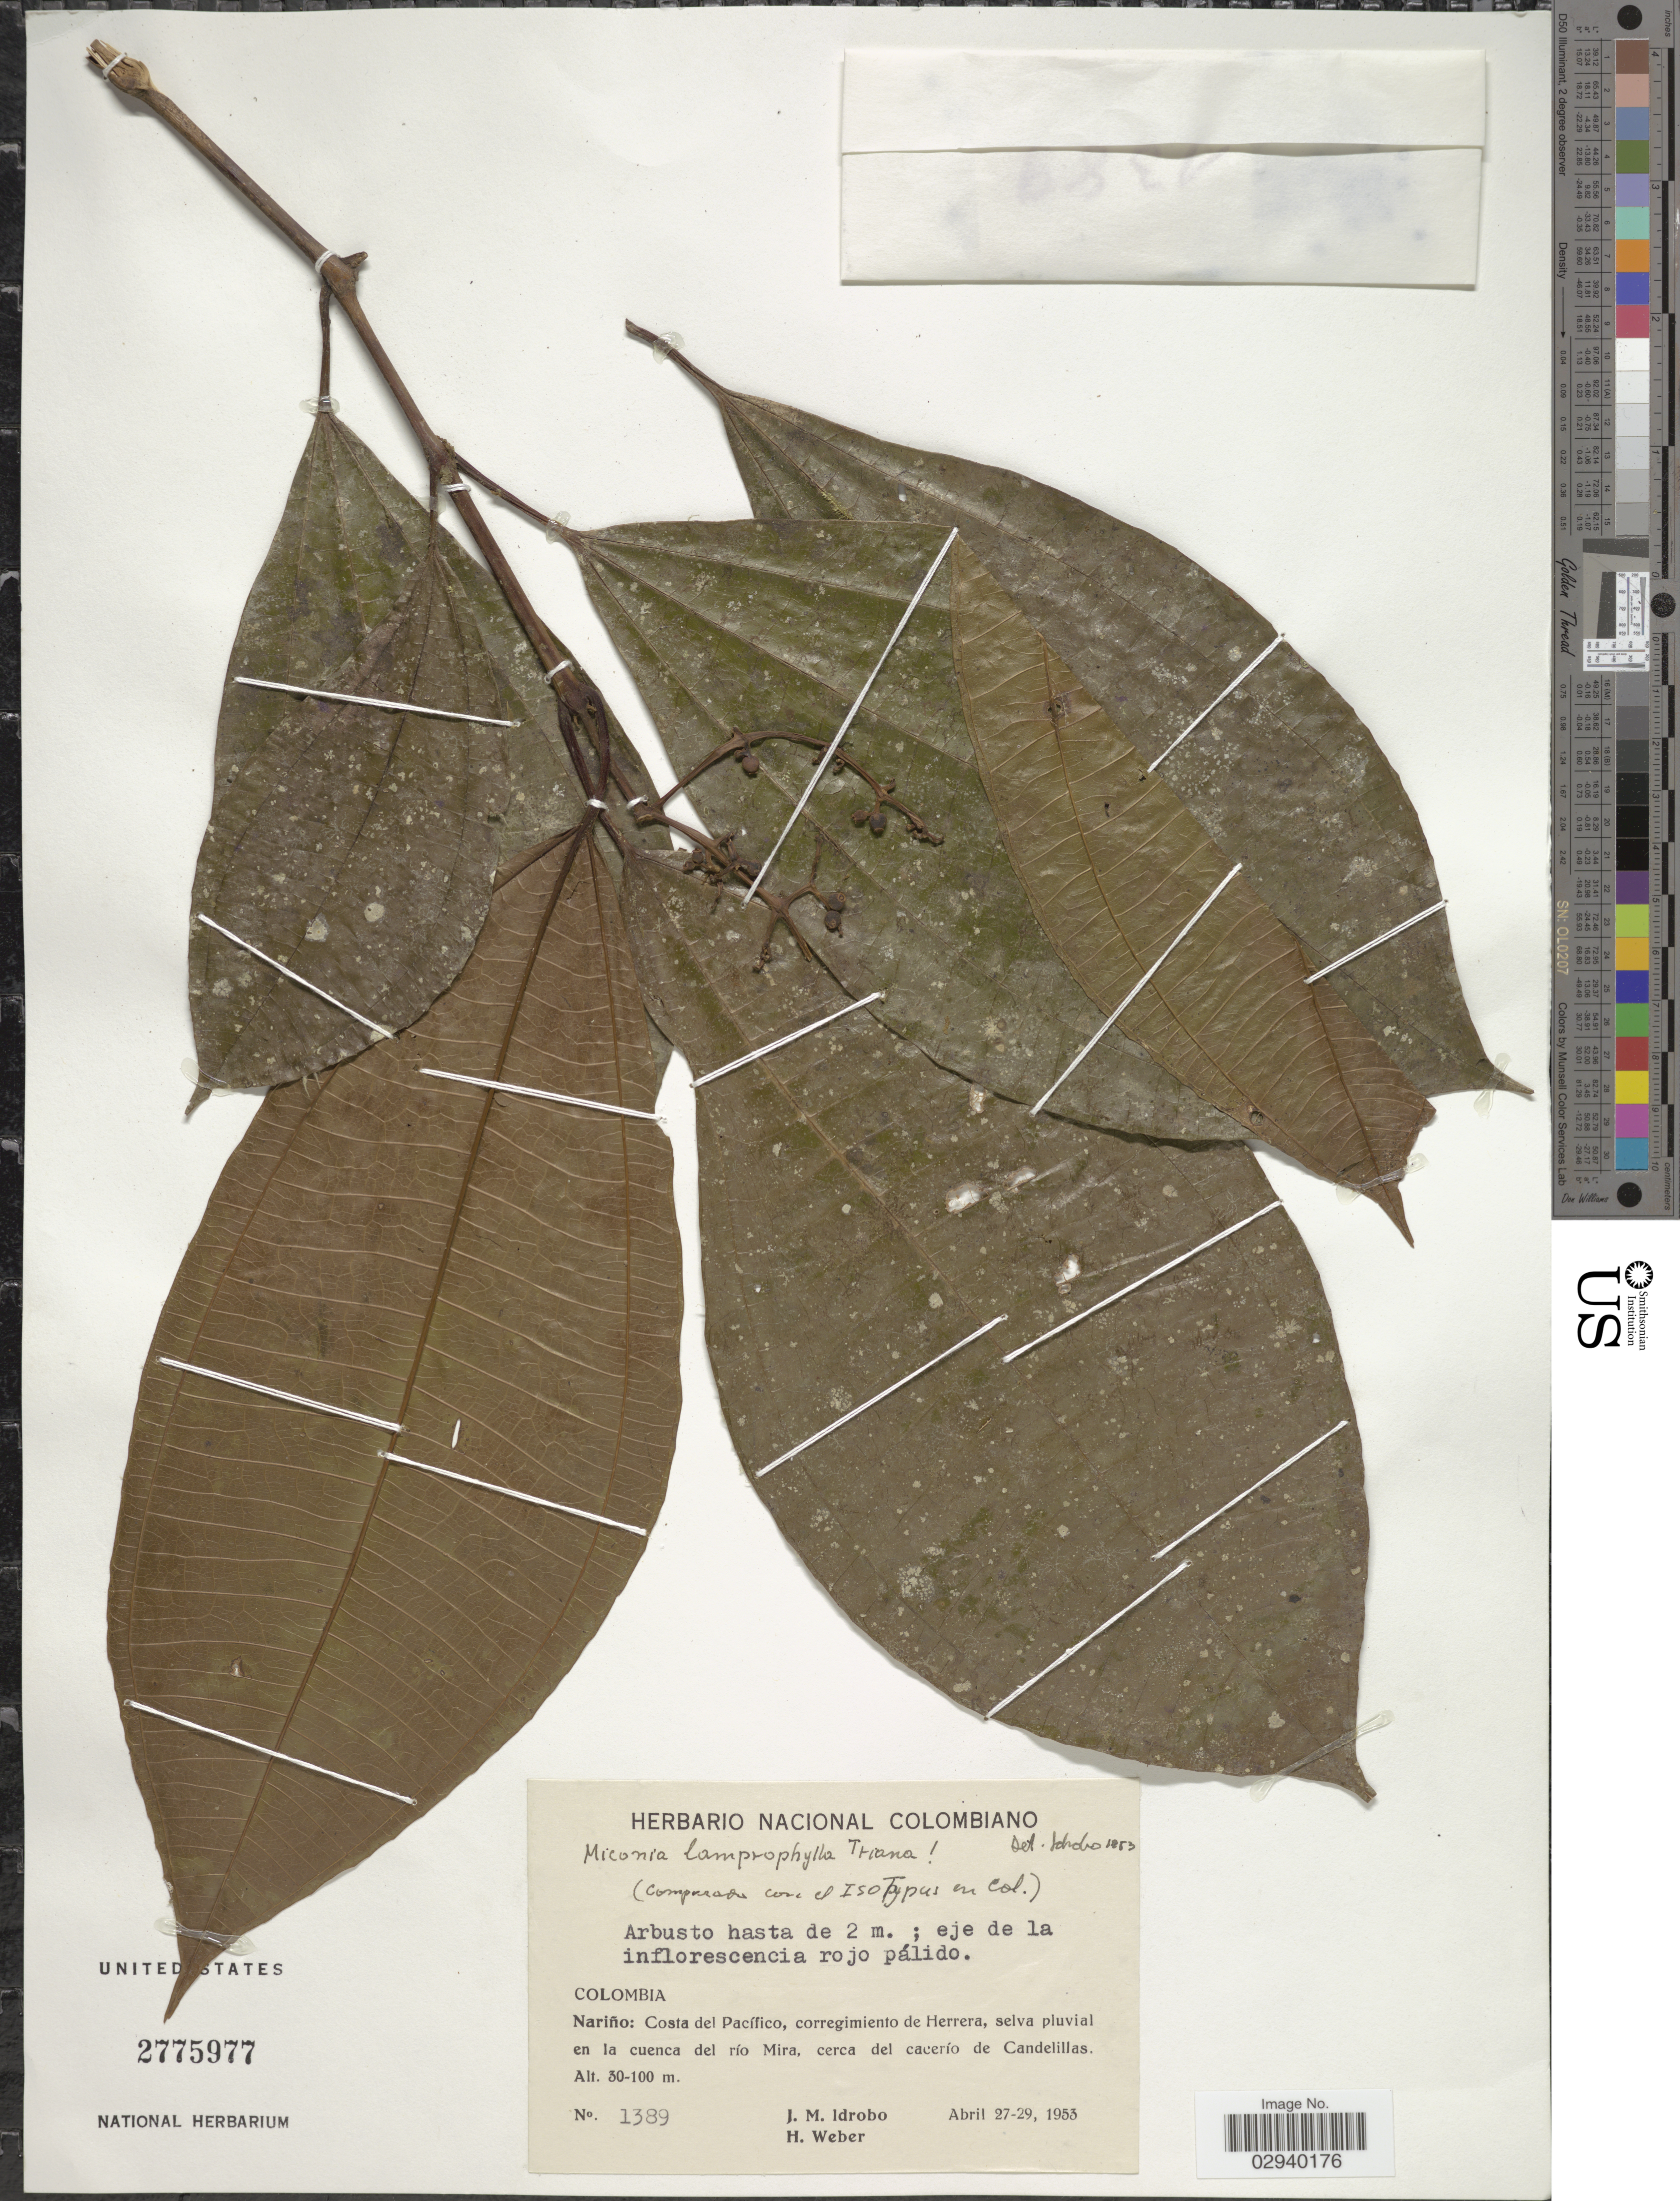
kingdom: Plantae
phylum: Tracheophyta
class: Magnoliopsida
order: Myrtales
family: Melastomataceae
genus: Miconia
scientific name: Miconia lamprophylla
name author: Triana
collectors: J. M. Idrobo & H. Weber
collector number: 1389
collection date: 1953-04-27/1953-04-29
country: Colombia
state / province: Nariño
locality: Costa del Pacifico, corregimiento de Herrera, selva pluvial en la cuenca del río Mira, cerca del cacerío de Candelillas.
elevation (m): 30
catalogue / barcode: US 2775977